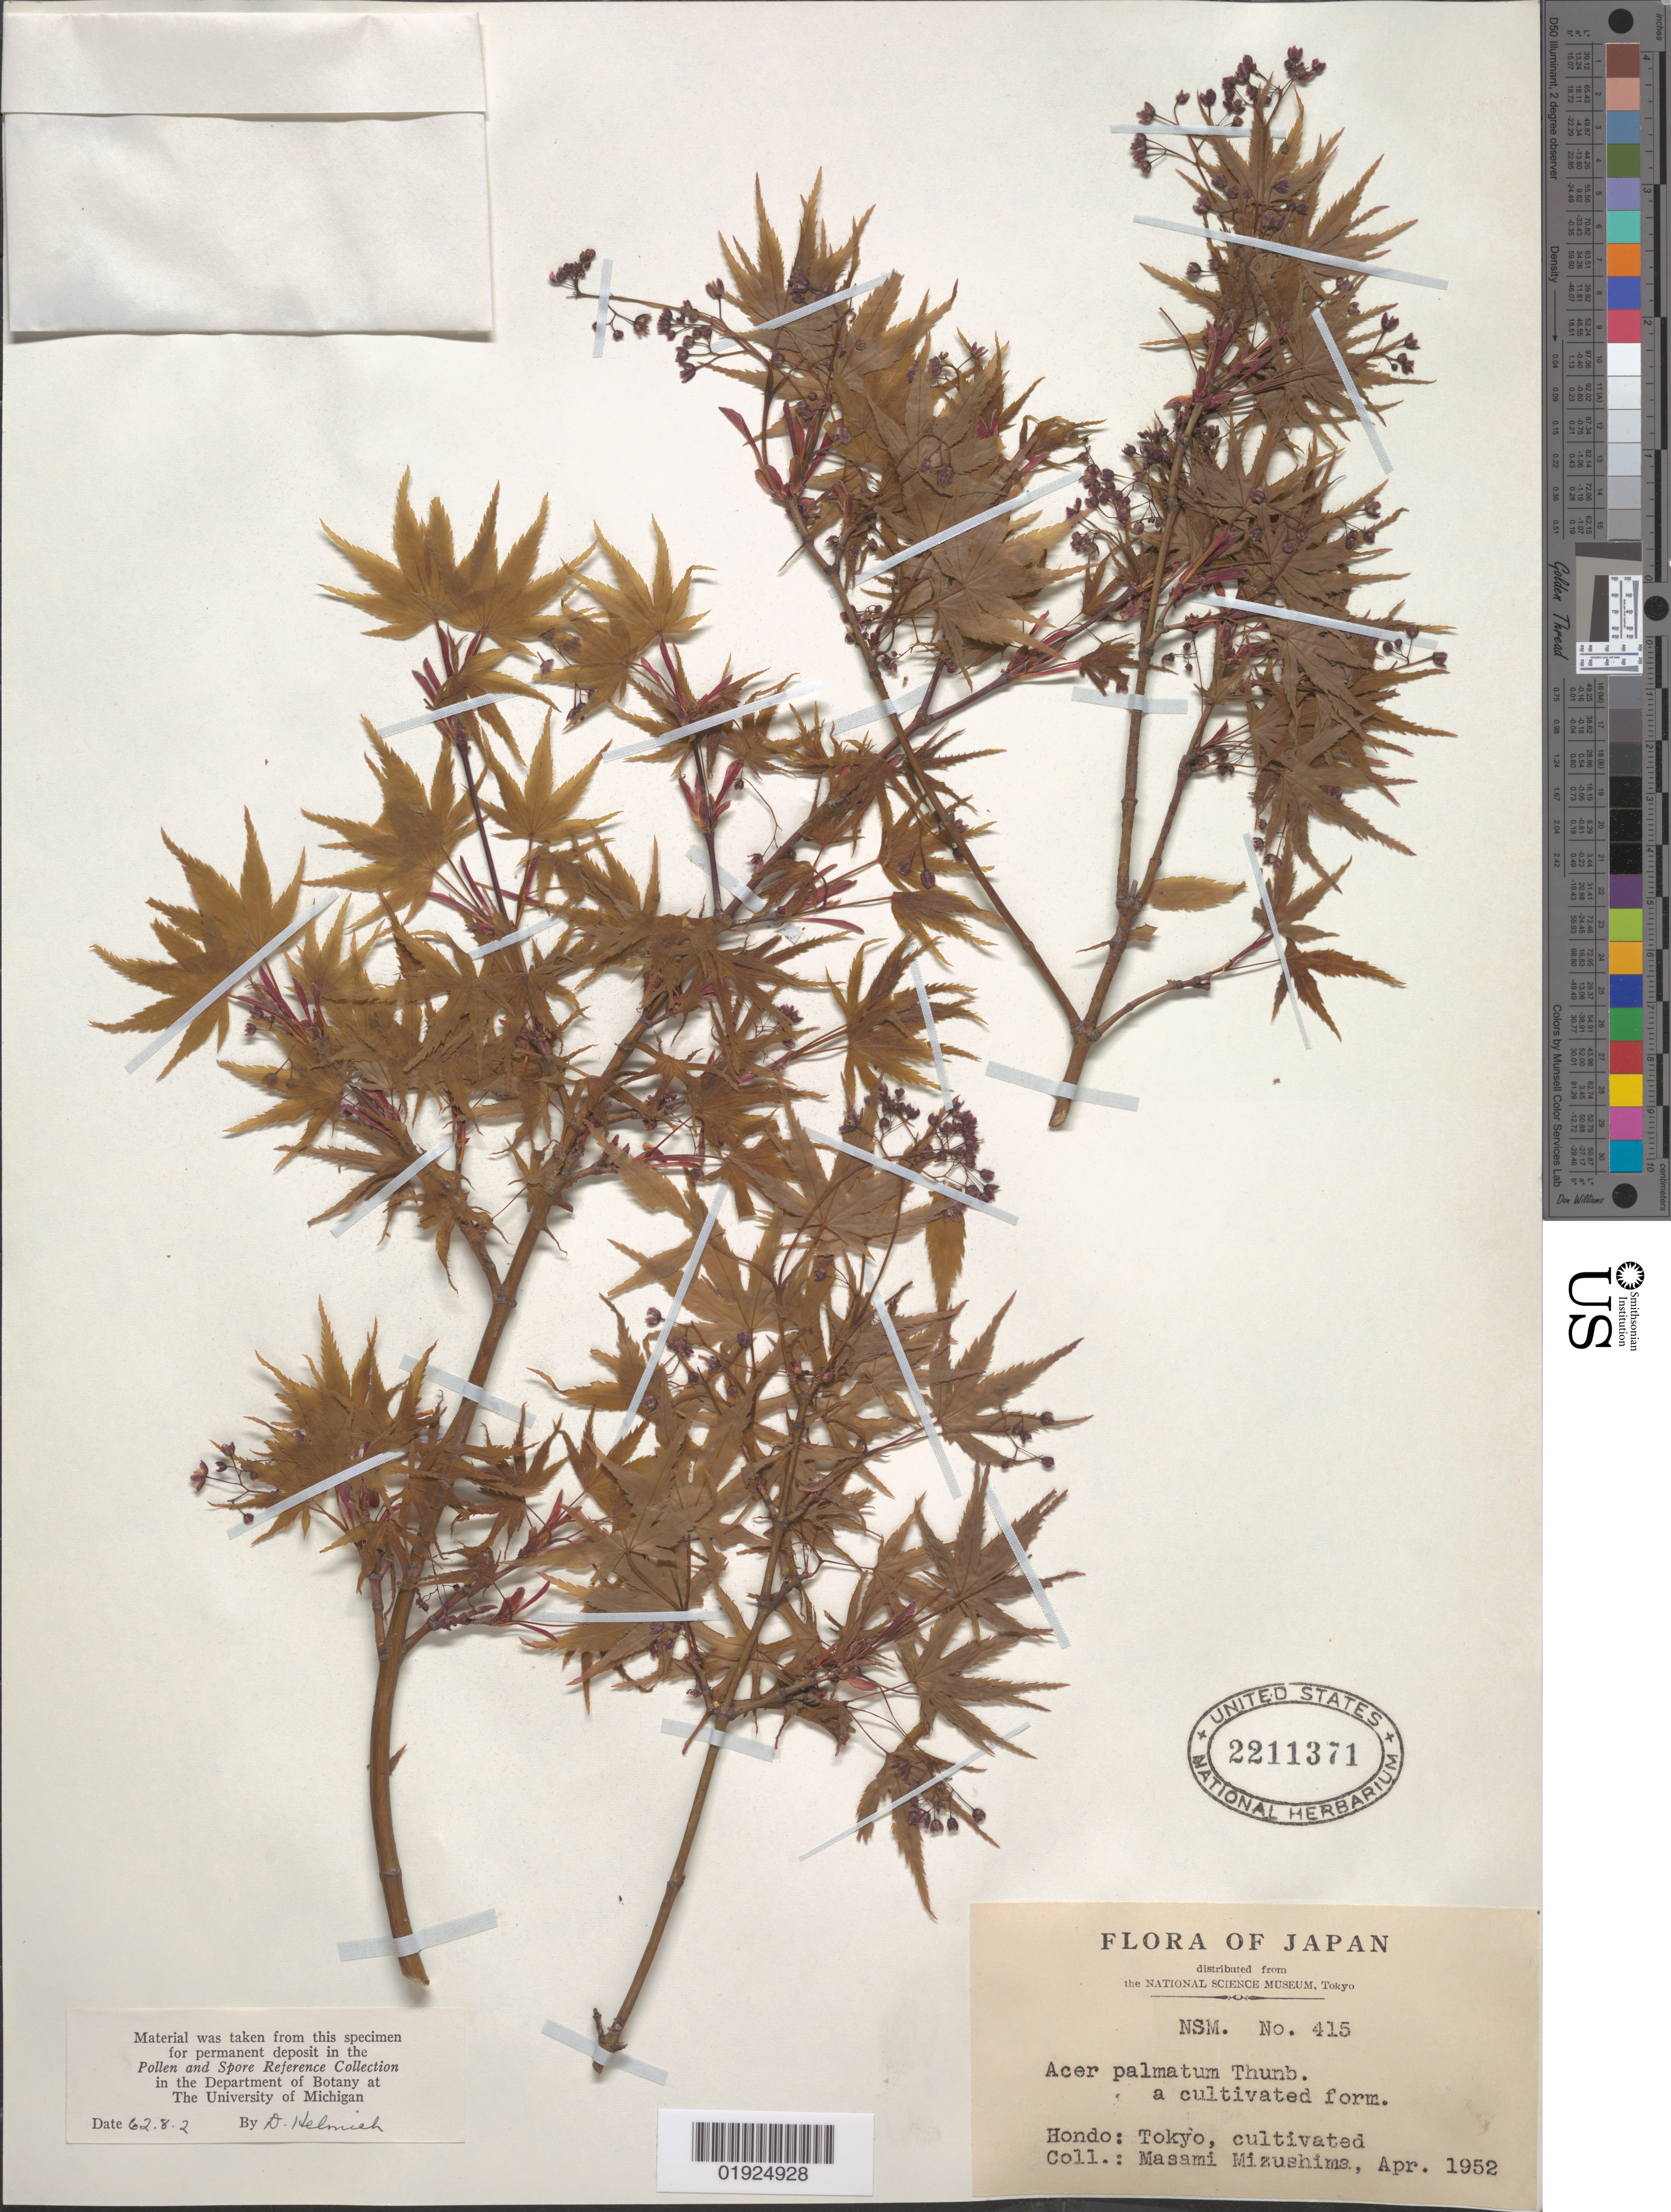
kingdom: Plantae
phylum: Tracheophyta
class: Magnoliopsida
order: Sapindales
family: Sapindaceae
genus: Acer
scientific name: Acer palmatum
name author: Thunb.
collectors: M. Mizushima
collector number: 415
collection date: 1952-04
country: Japan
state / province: Tokyo, Federal City of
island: Honshu I.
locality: Hondo [Honshu], Tokyo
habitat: Cultivated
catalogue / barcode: US 2211371